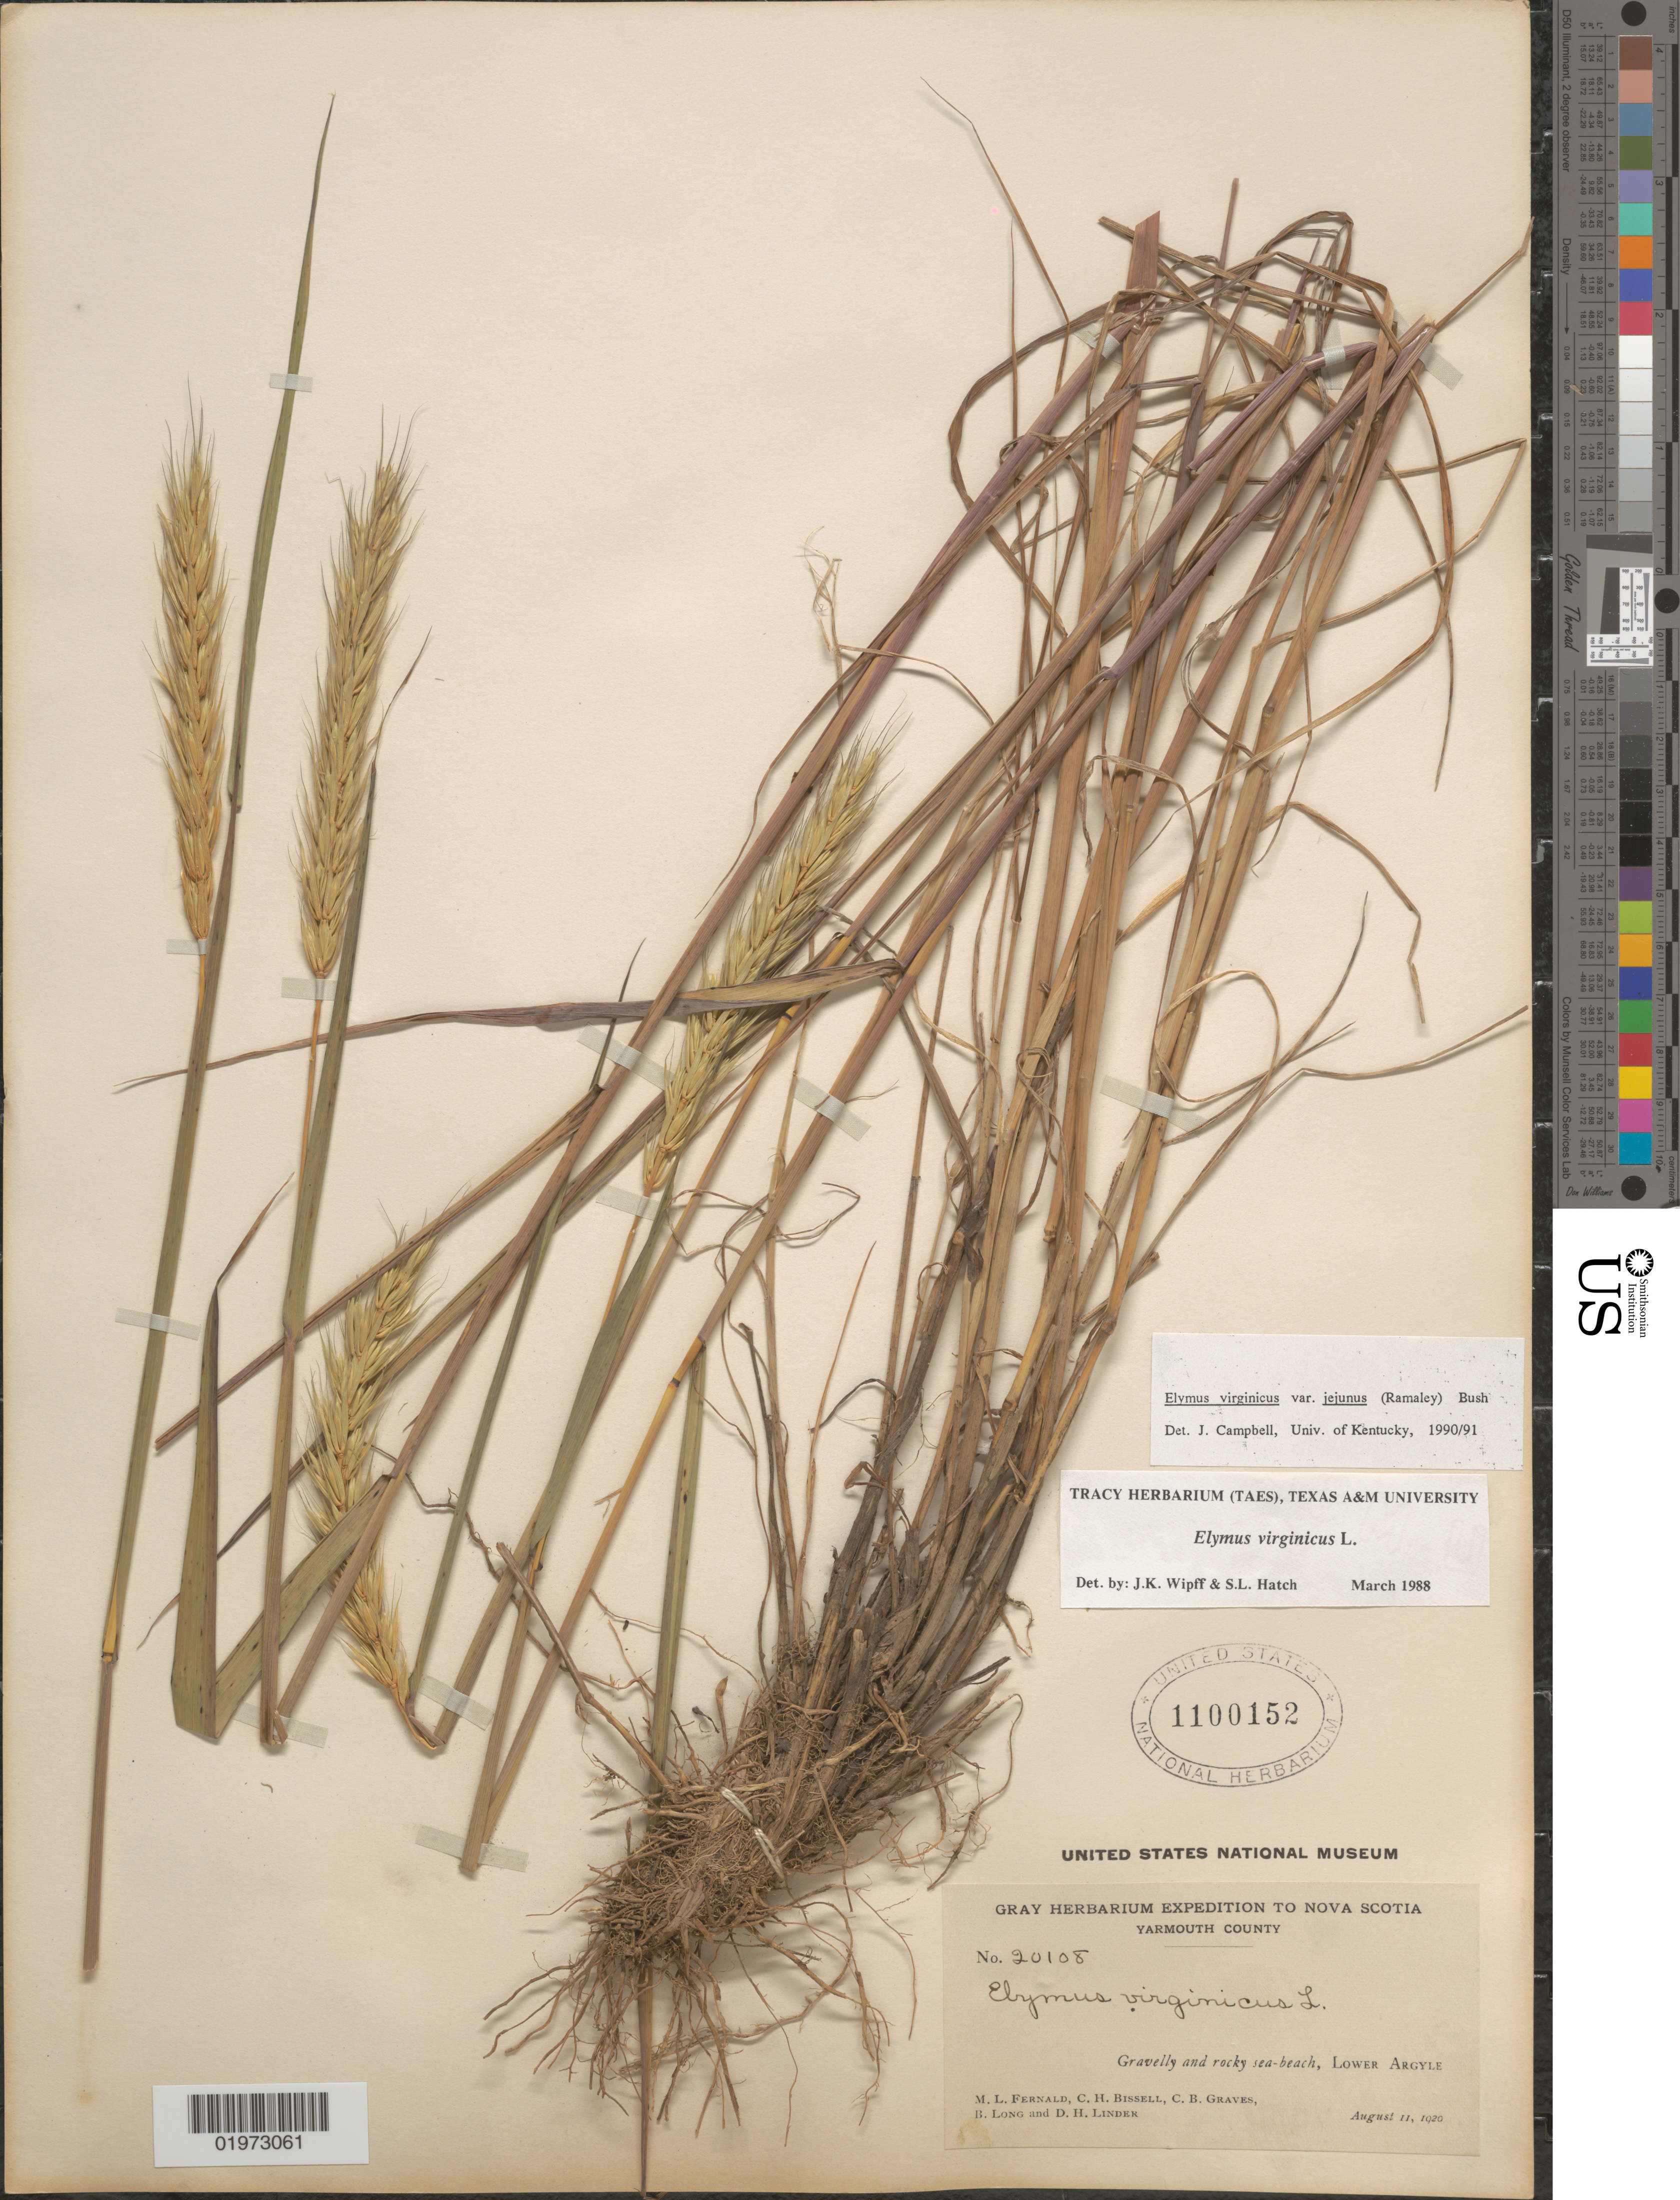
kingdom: Plantae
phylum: Tracheophyta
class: Liliopsida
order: Poales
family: Poaceae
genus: Elymus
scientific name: Elymus virginicus var. virginicus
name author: L.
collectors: M. L. Fernald, C. Bissell, C. Graves, B. Long & D. Linder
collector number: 20108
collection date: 1920-08-11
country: Canada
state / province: Nova Scotia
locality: Gray Herbarium Expedition to Nova Scotia. Yarmouth County. Gravelly and rocky sea-beach, Lower Argyle.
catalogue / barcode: US 1100152